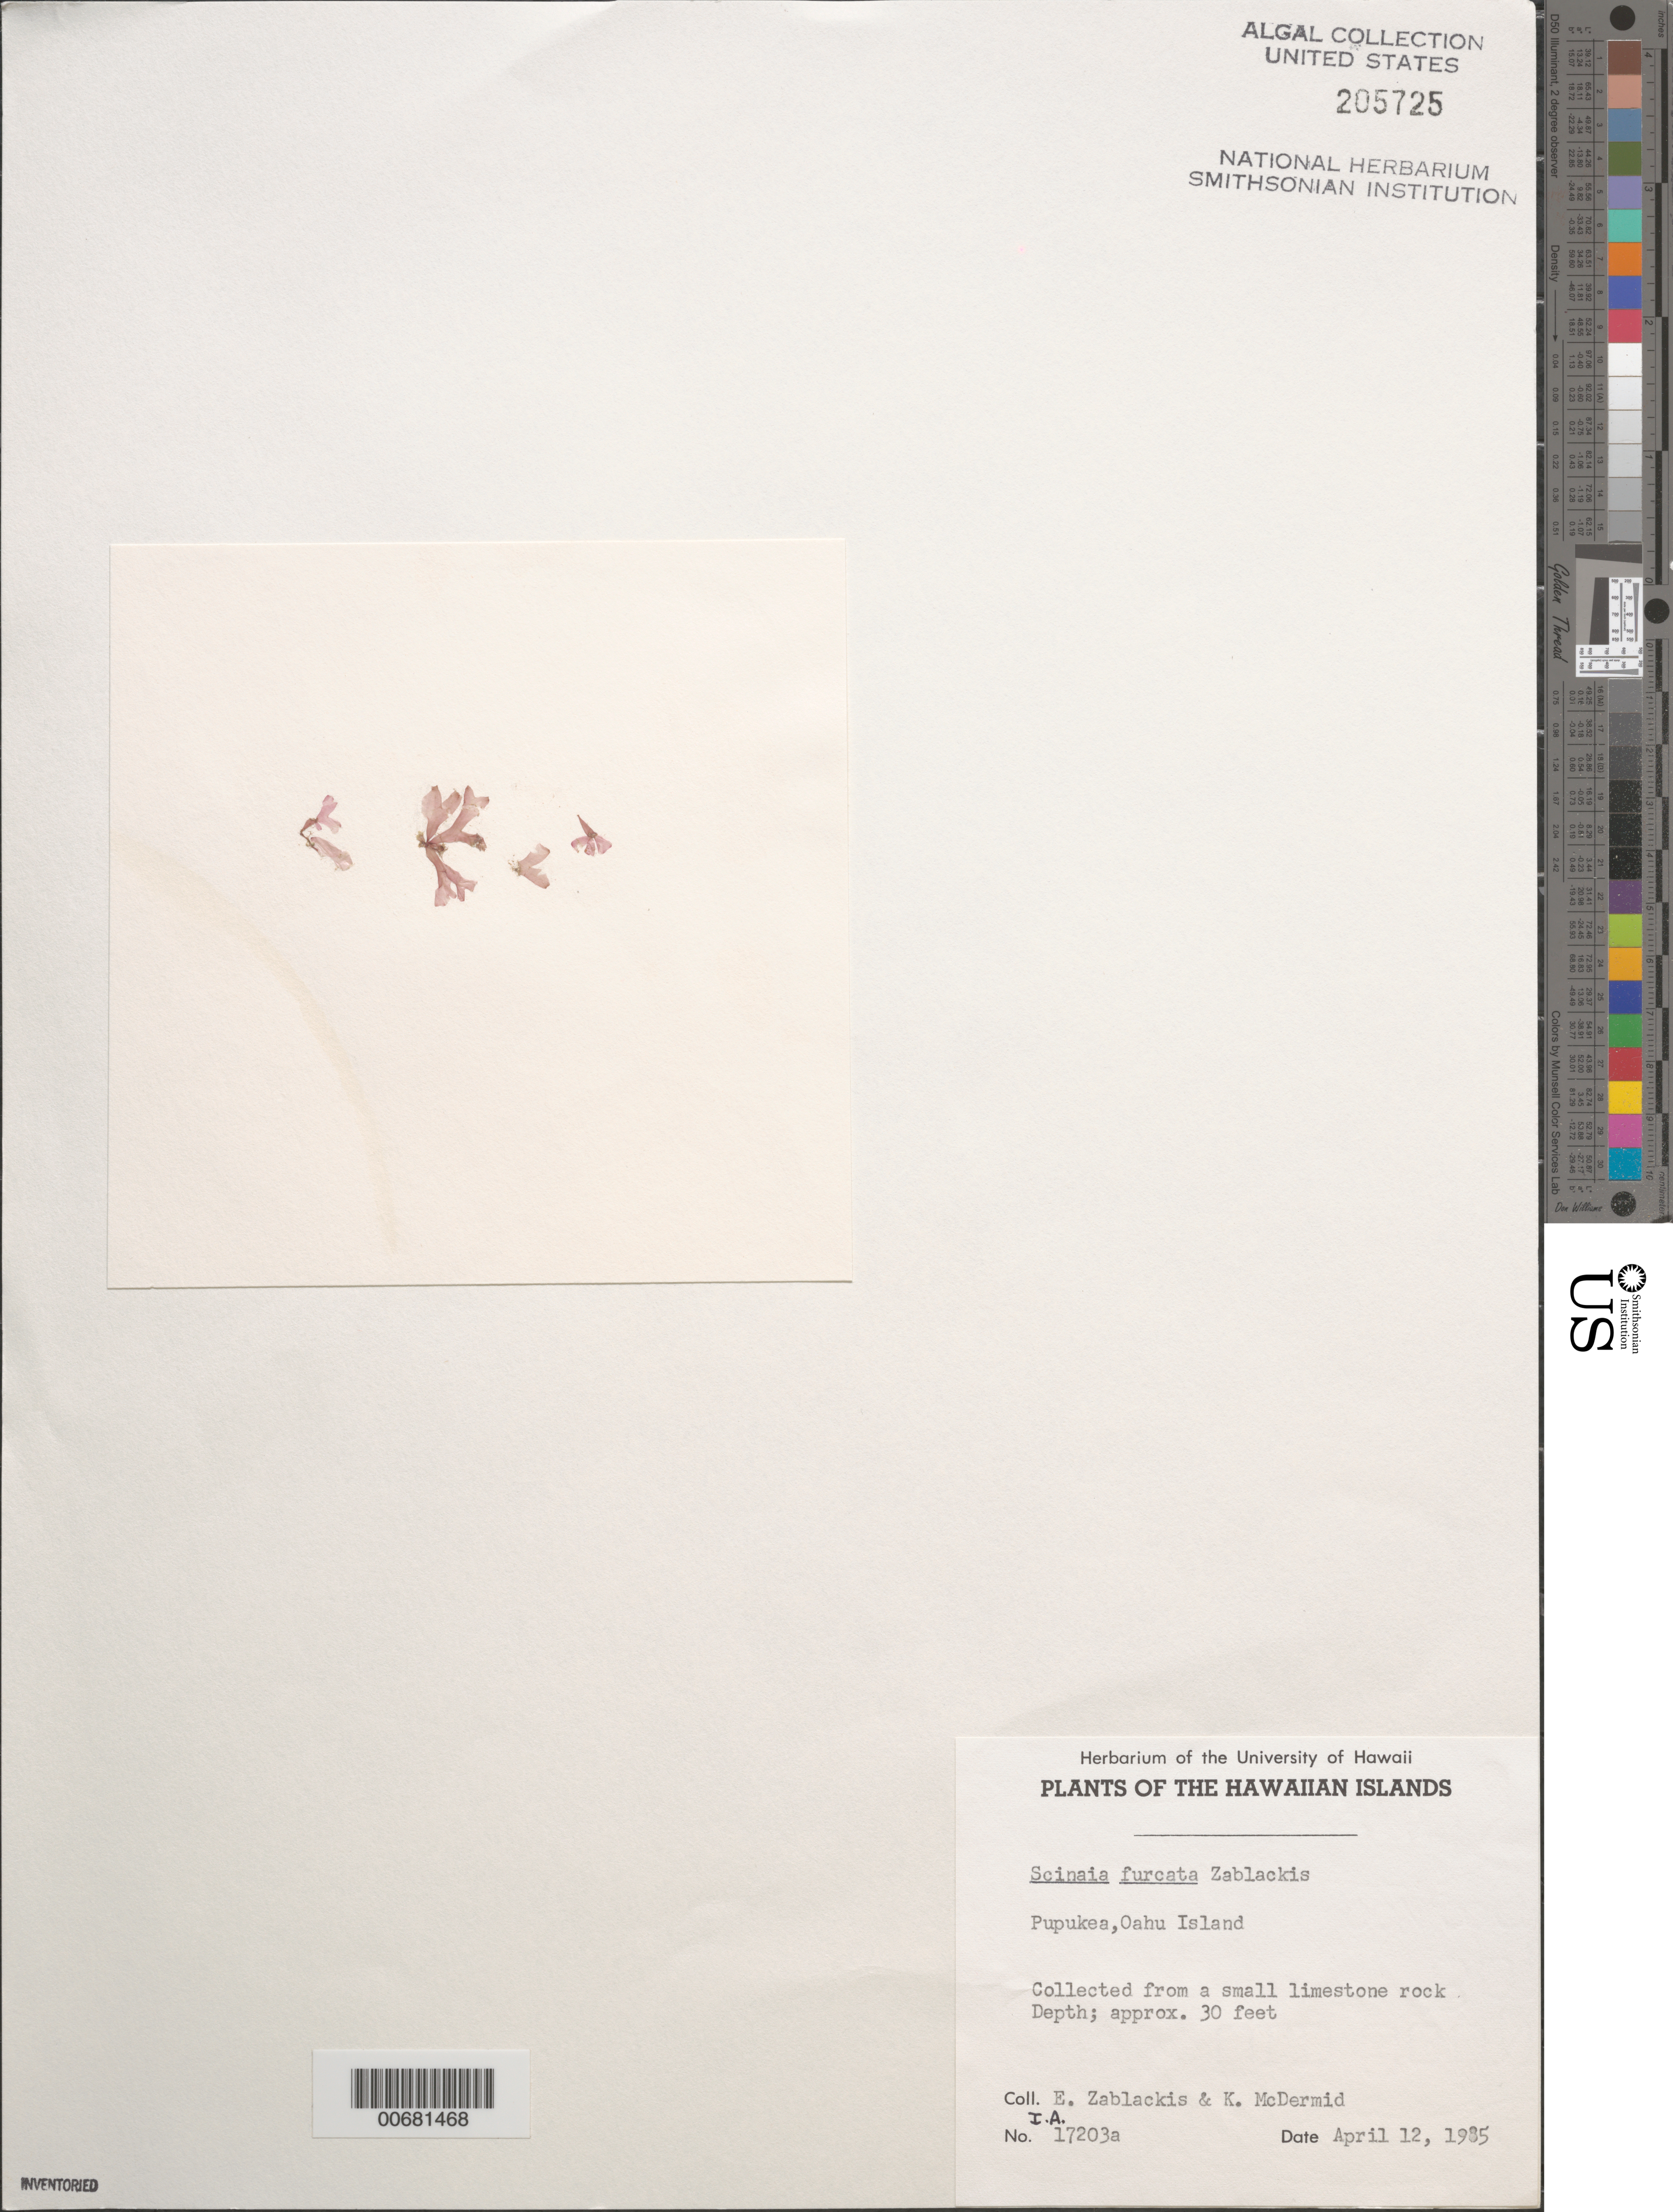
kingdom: Plantae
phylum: Rhodophyta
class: Florideophyceae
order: Nemaliales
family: Scinaiaceae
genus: Scinaia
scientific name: Scinaia furcata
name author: Zablackis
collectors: E. Zablackis & K. McDermid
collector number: IAA 17203a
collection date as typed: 12 Apr 1985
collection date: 1985-04-12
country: United States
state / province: Hawaii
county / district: Honolulu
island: Oahu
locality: Pupukea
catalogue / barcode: US 205725